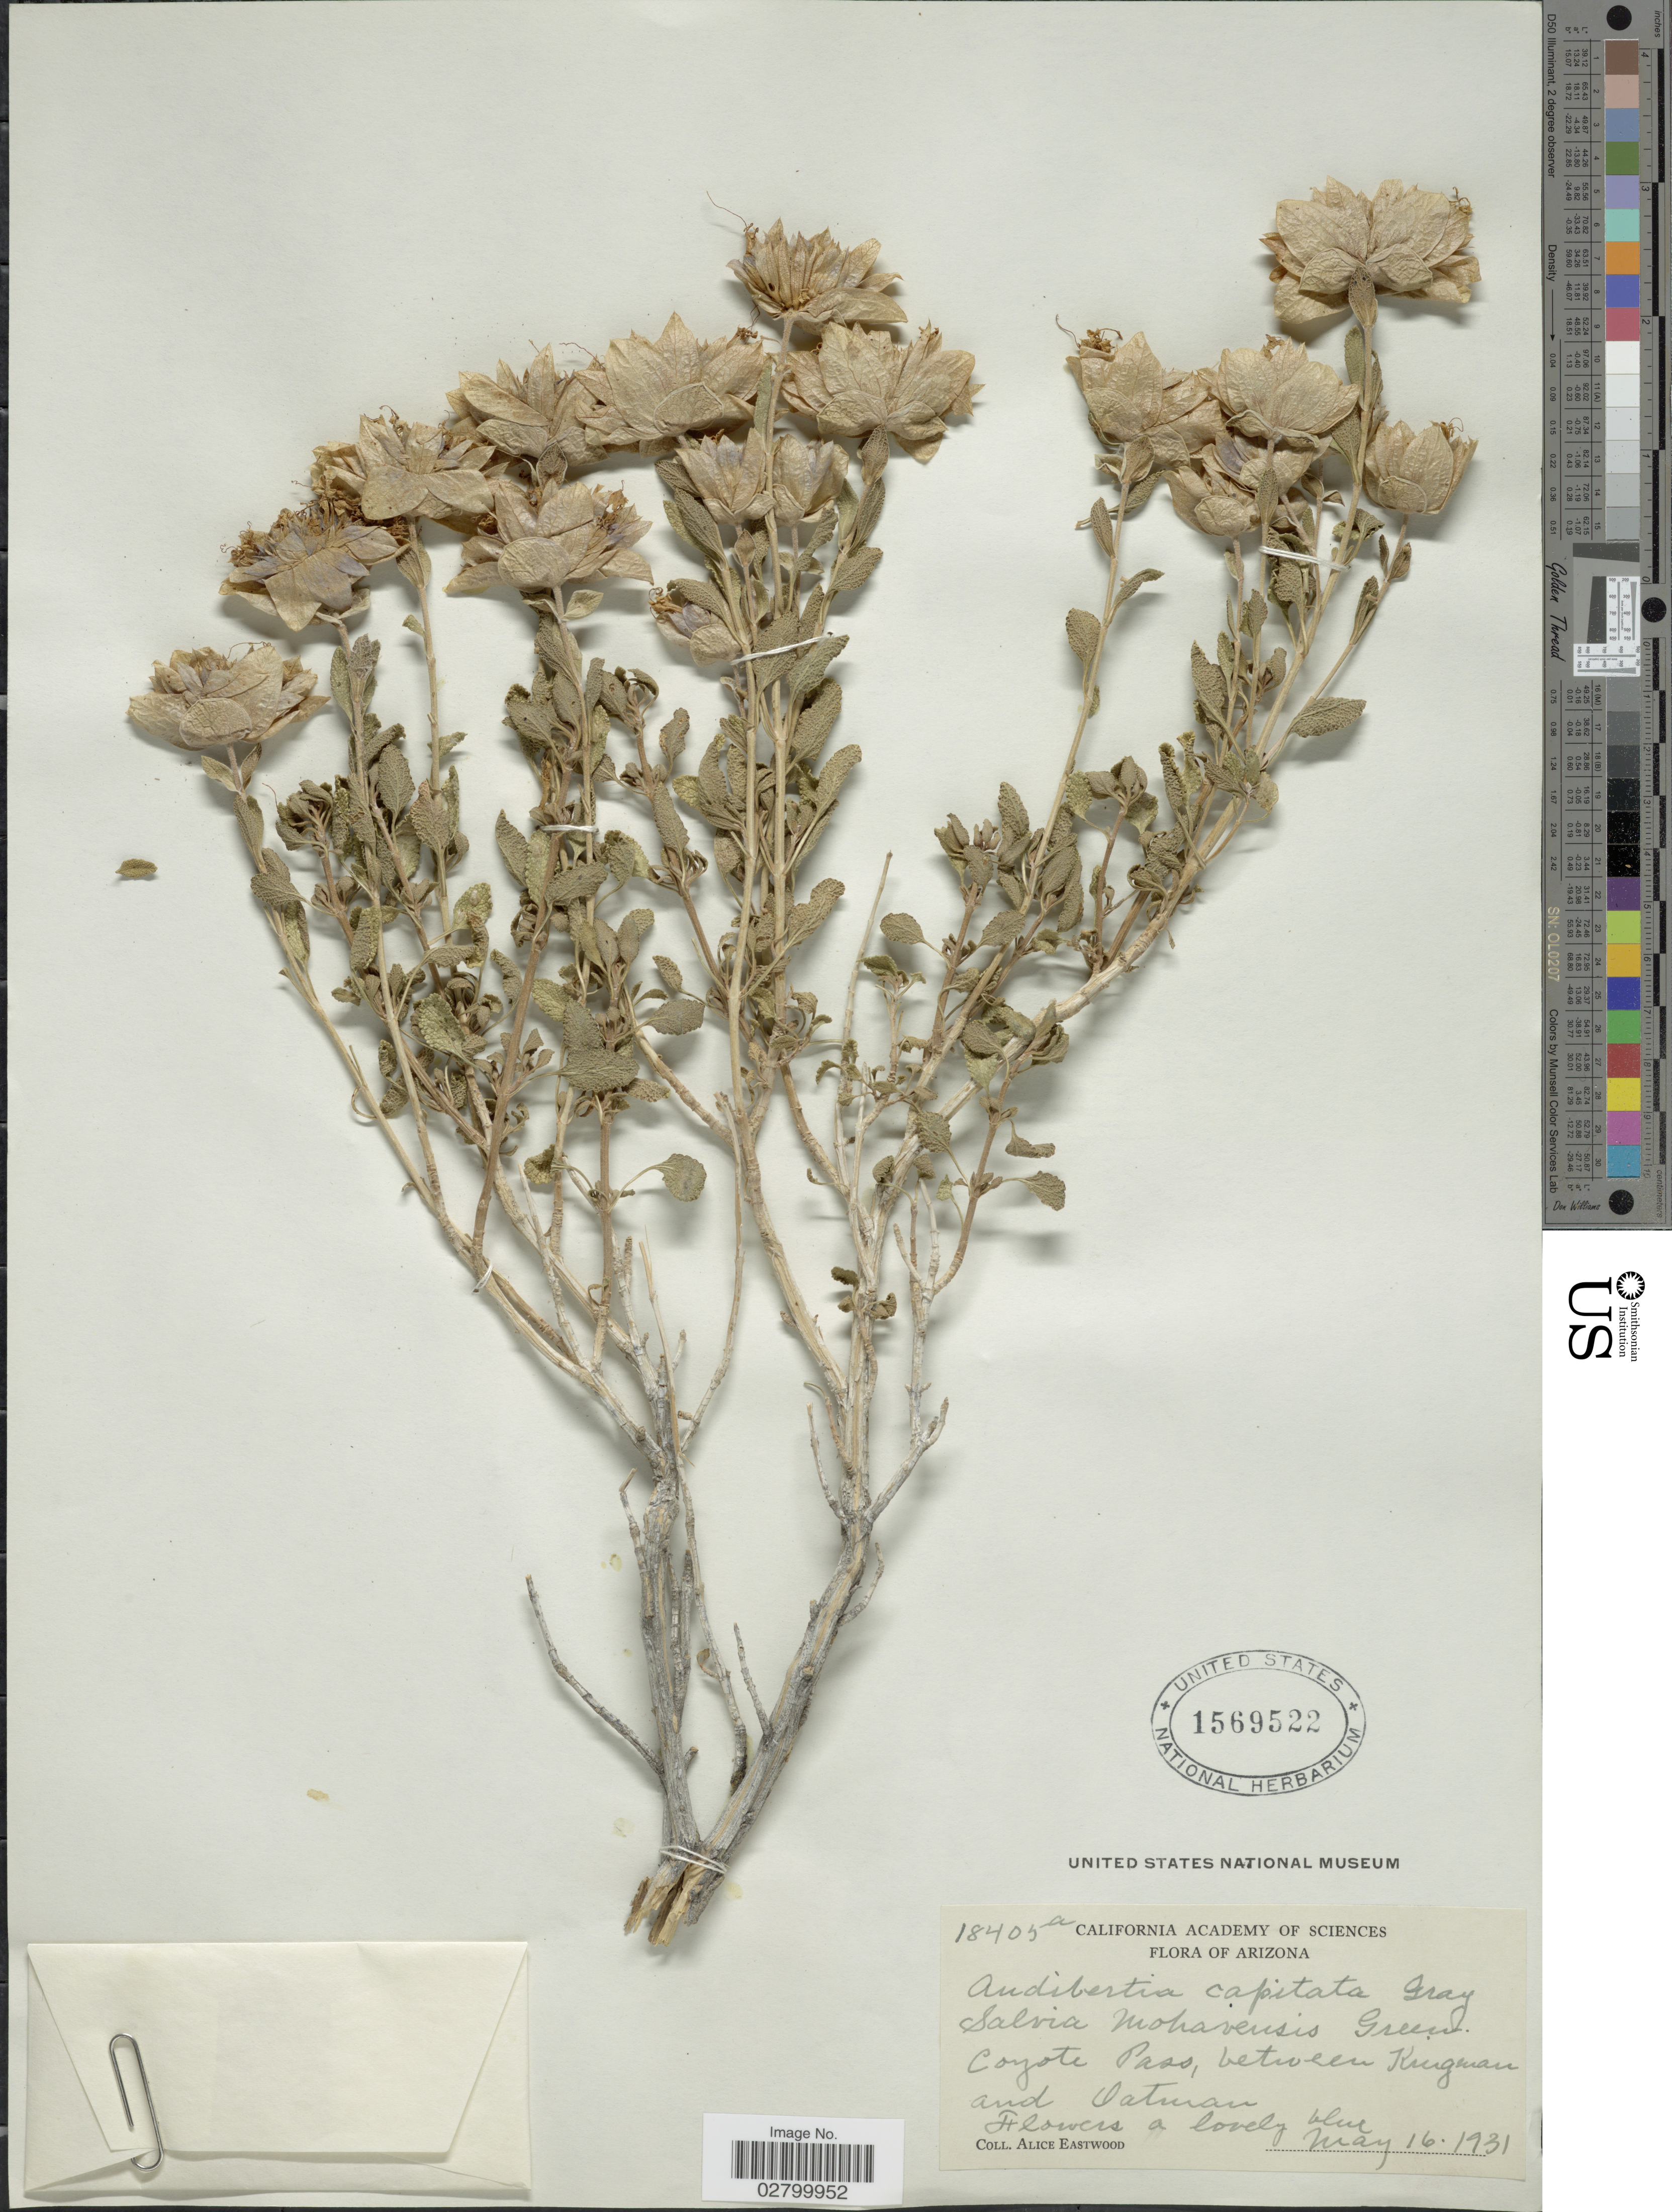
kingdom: Plantae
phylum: Tracheophyta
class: Magnoliopsida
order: Lamiales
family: Lamiaceae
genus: Salvia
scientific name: Salvia mohavensis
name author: Greene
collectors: A. Eastwood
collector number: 18405a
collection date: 1931-05-16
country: United States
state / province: Arizona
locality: Coyote Pass, between Kingman and Oatman.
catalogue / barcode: US 1569522